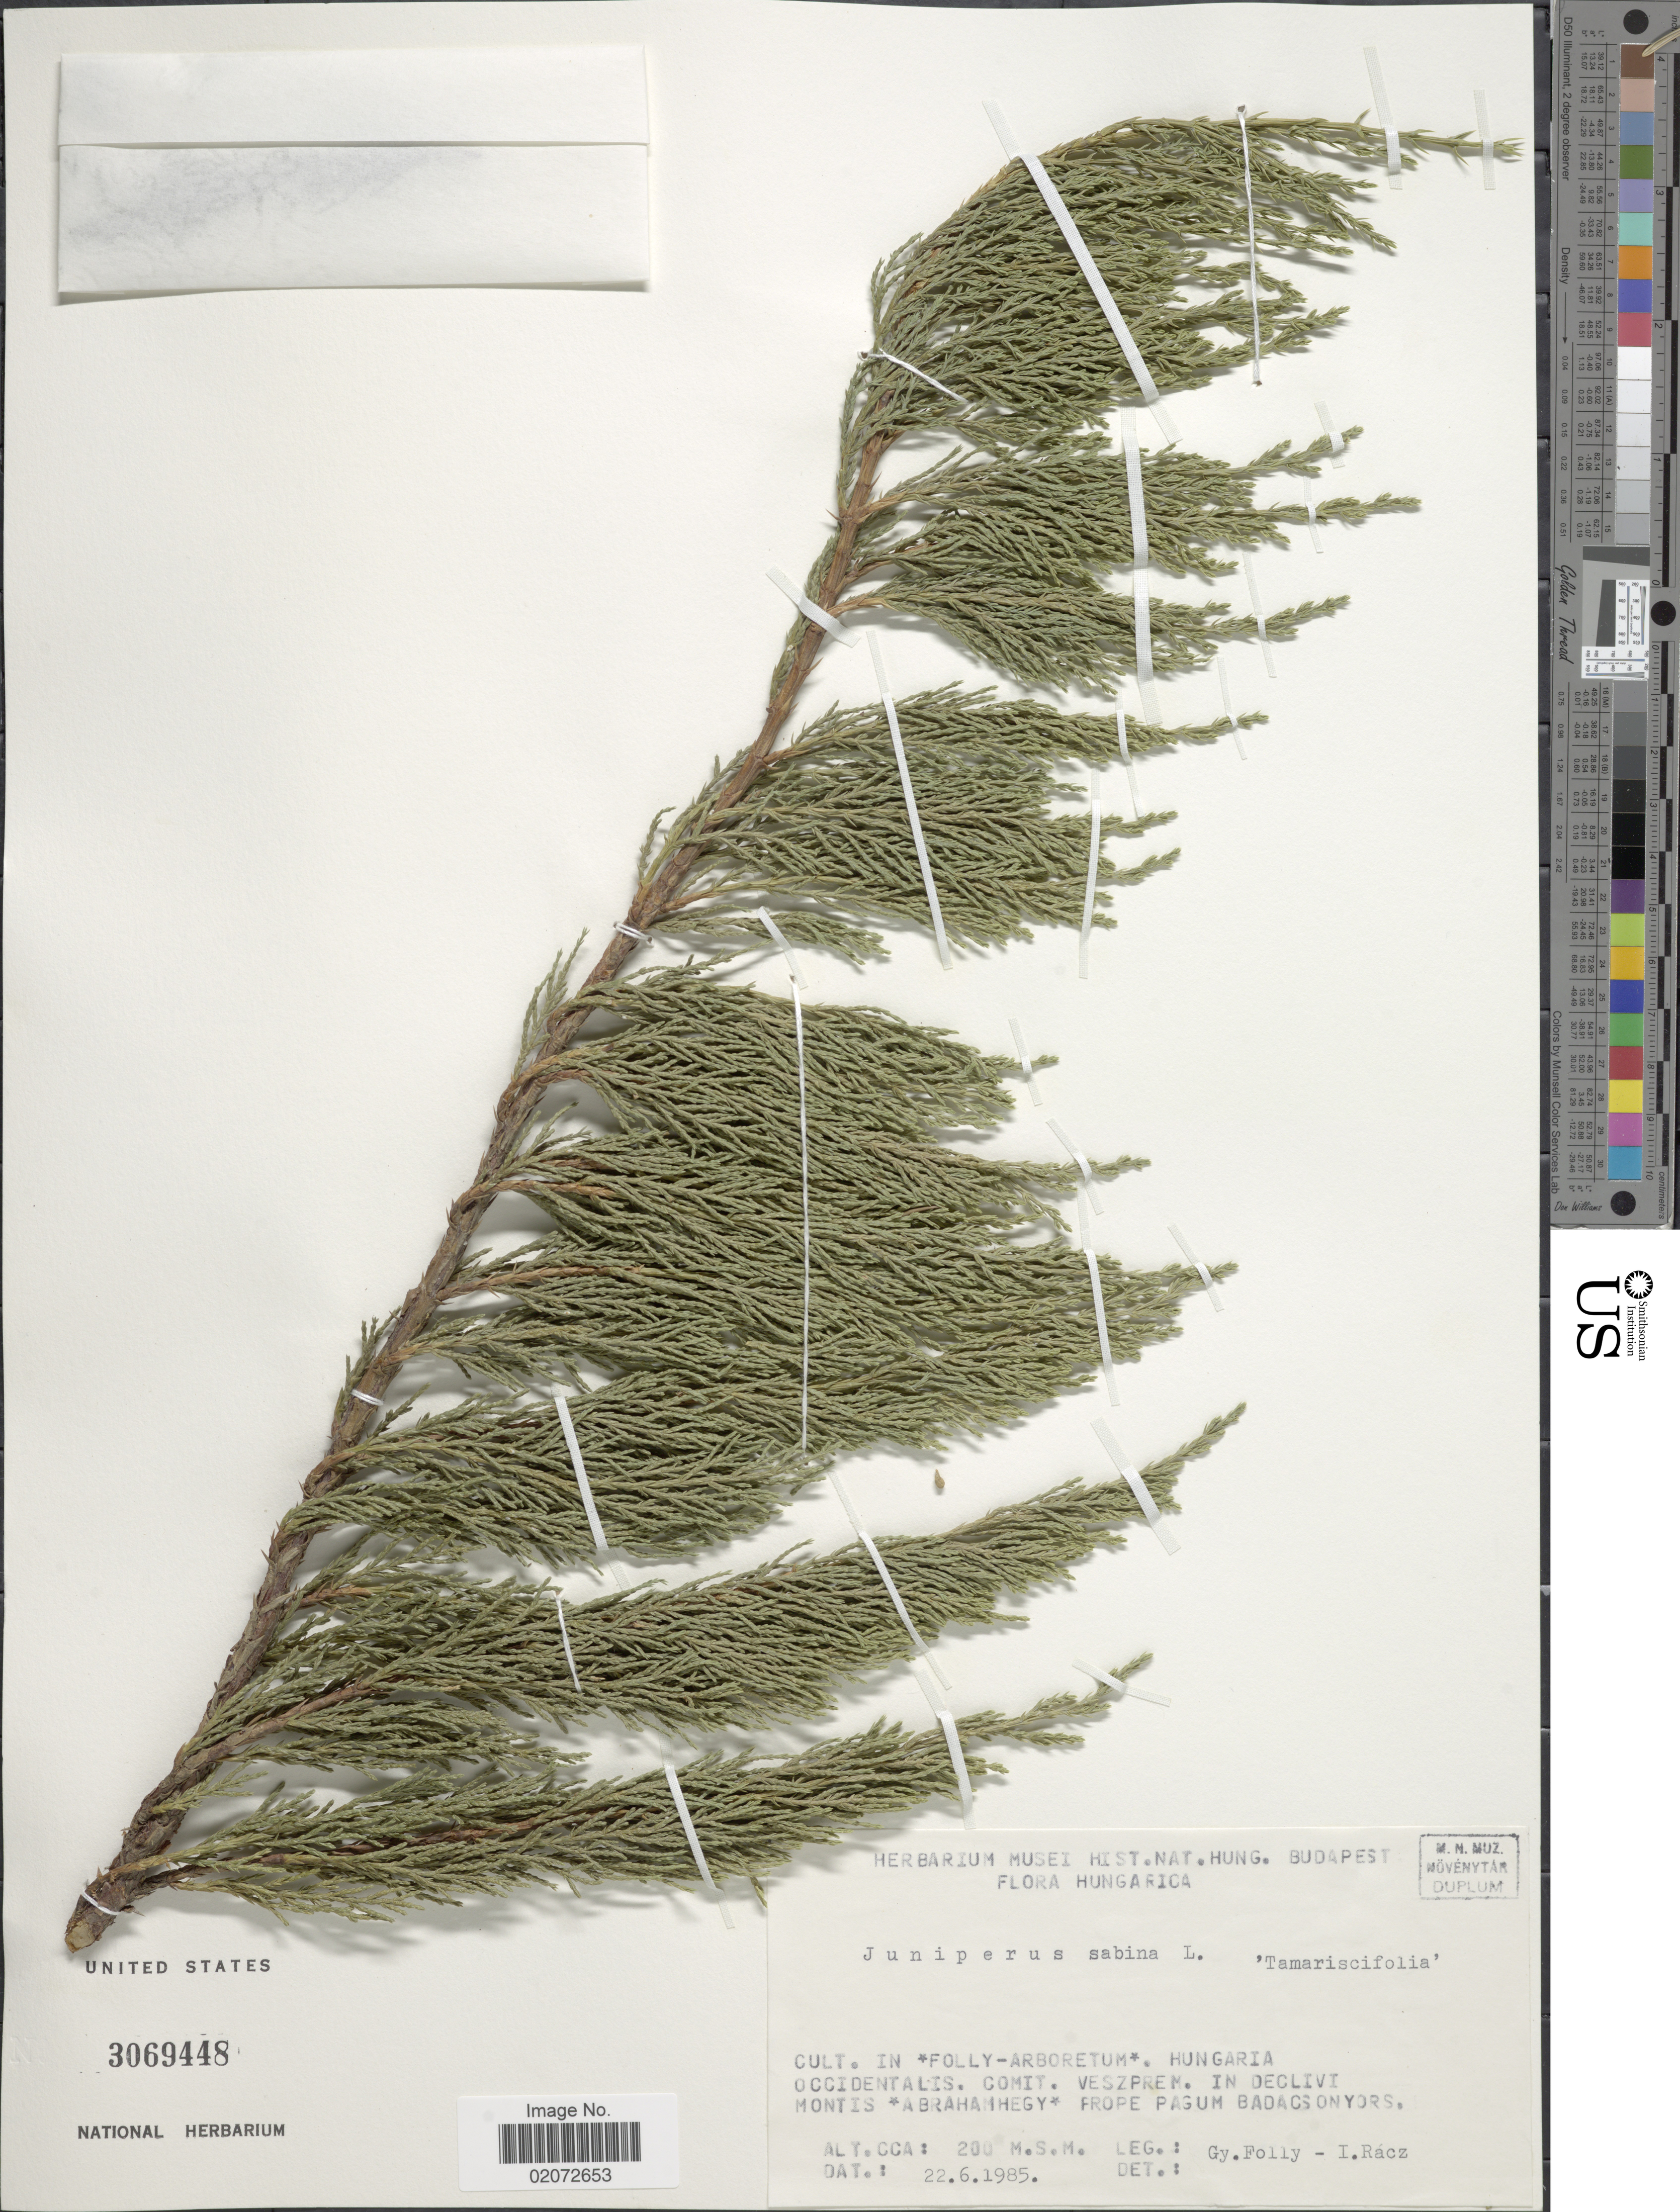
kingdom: Plantae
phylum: Tracheophyta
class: Pinopsida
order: Pinales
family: Cupressaceae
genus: Juniperus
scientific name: Juniperus sabina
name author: L.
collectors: G. Folly & I. Rácz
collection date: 1985-06-22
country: Hungary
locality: Hungarica. Cult. in [interpreted]Folly-arboretum[interpreted]. Hungaria Occidentalis. Comit. veszprem. in declivi montis [interpreted]Abrahamhegy[interpreted] prope pagum Badacsonyors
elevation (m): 200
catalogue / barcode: US 3069448